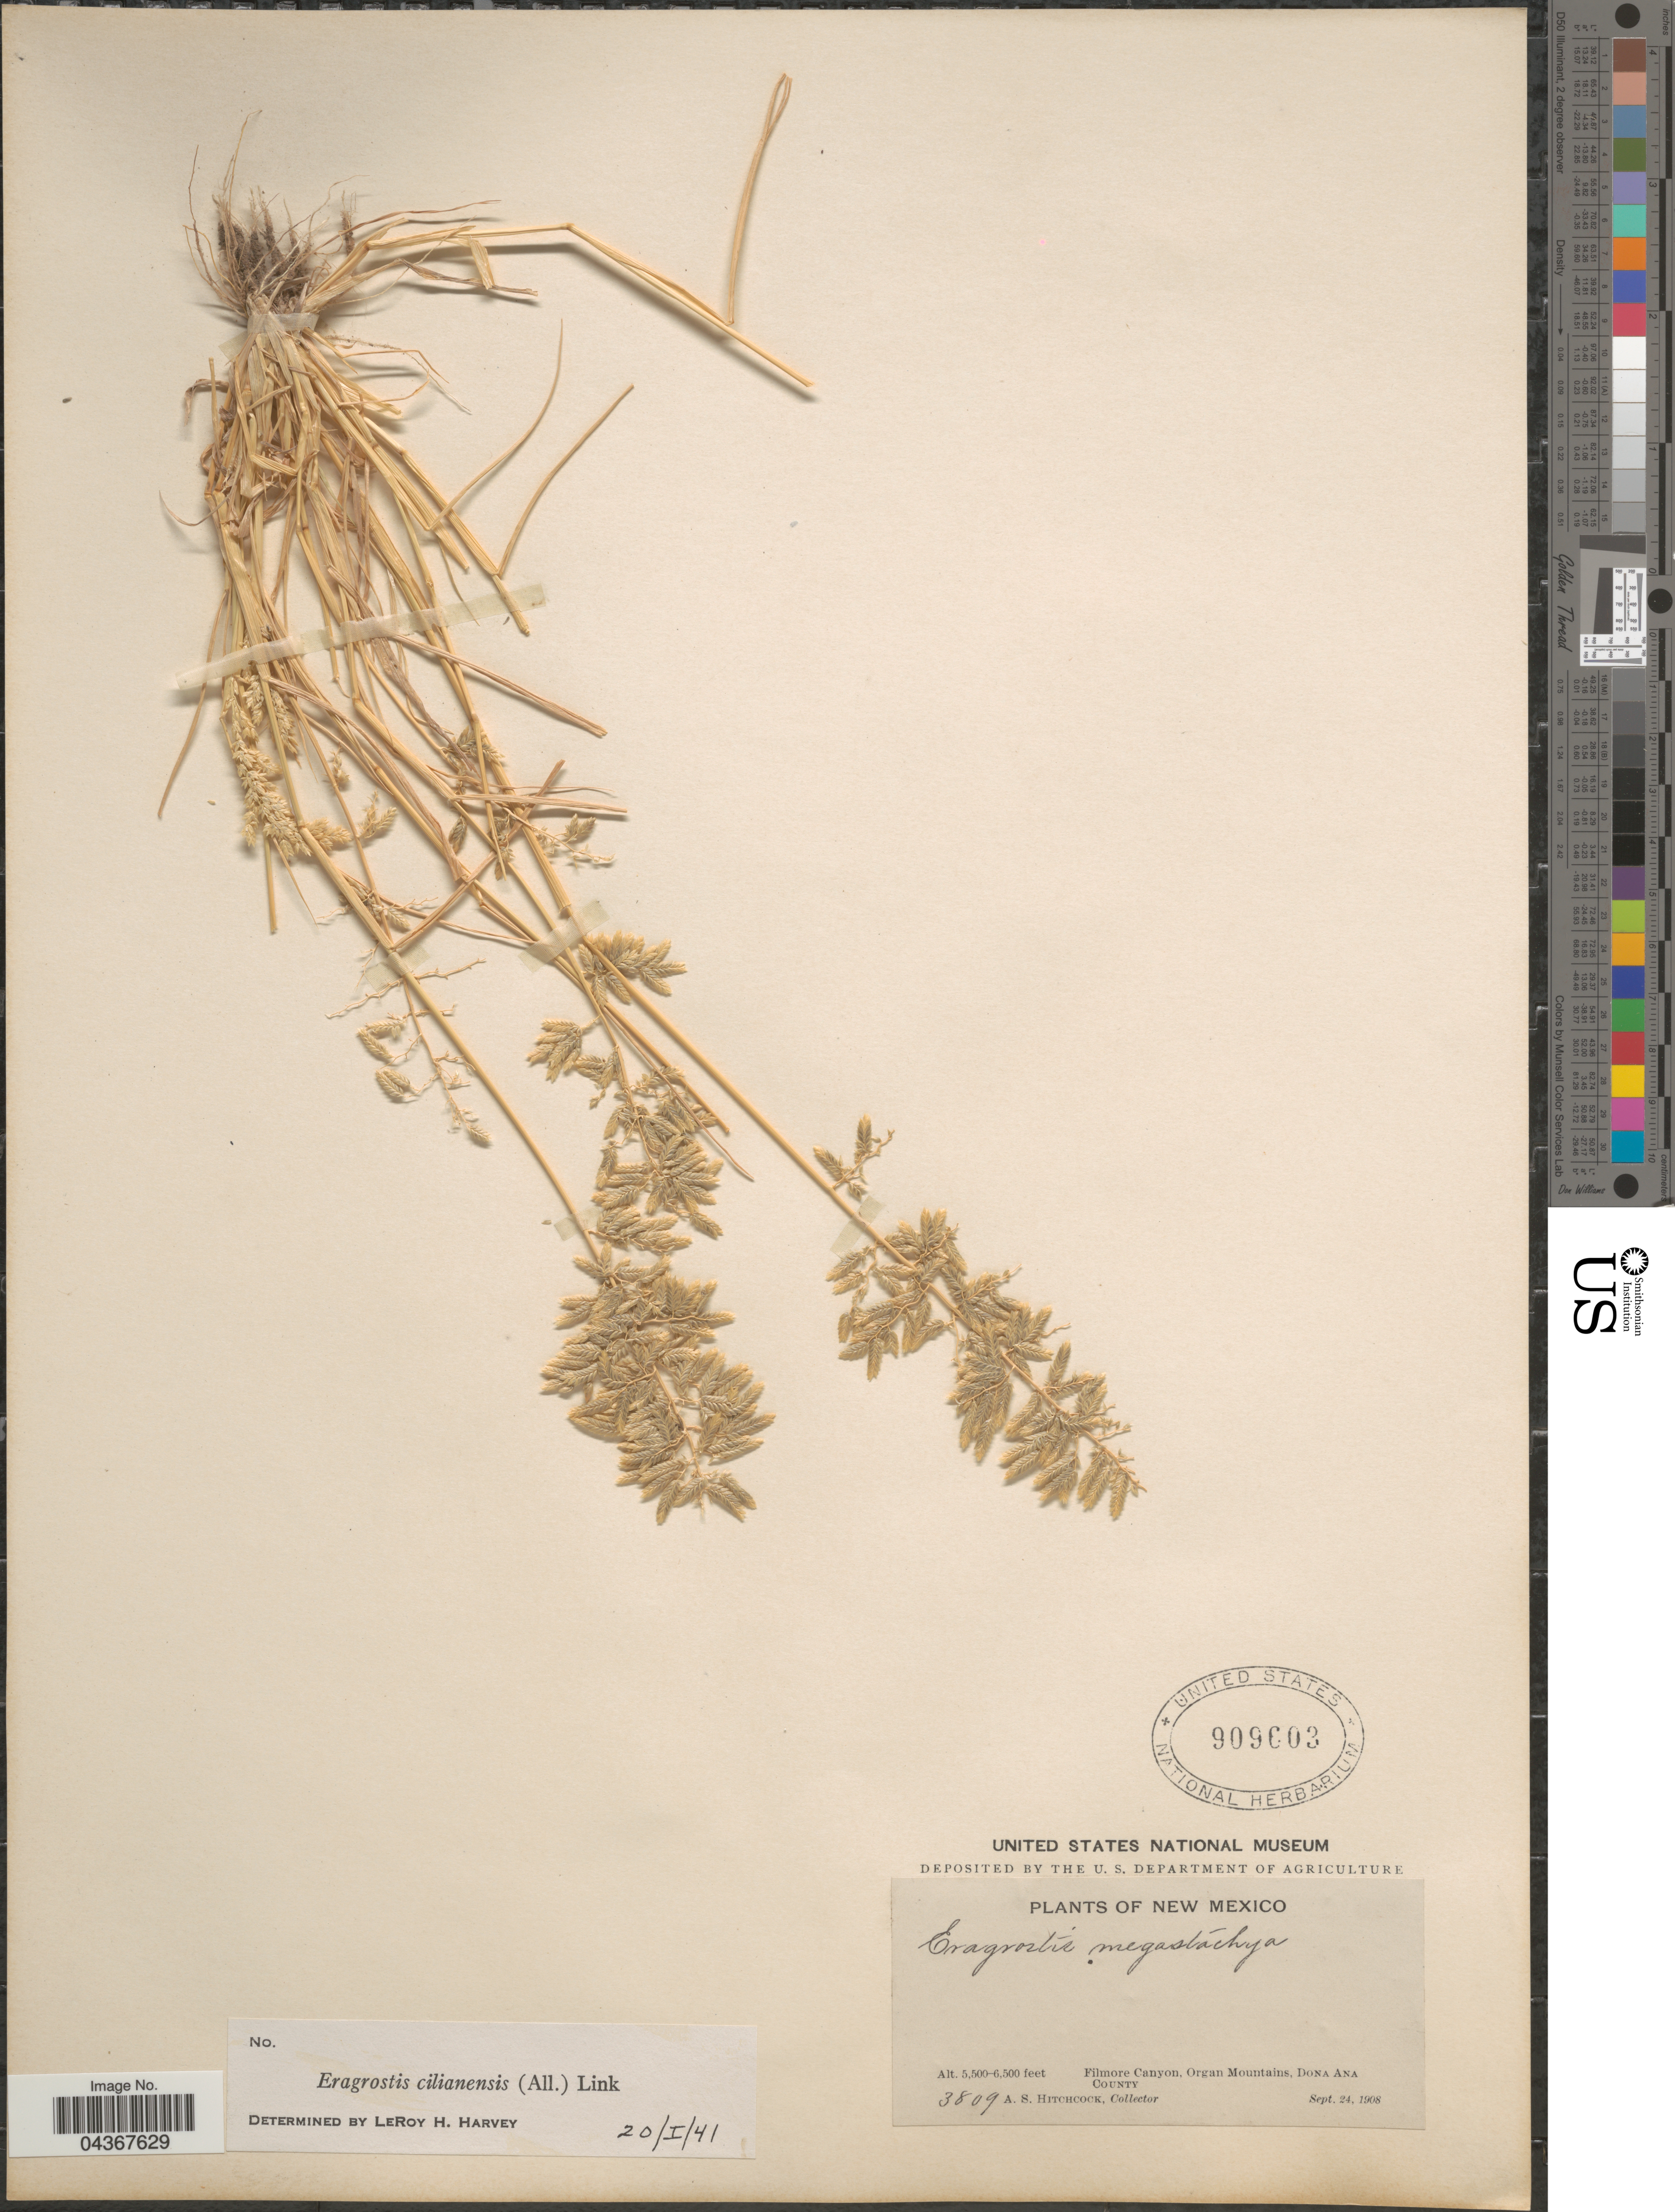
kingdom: Plantae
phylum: Tracheophyta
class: Liliopsida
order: Poales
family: Poaceae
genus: Eragrostis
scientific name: Eragrostis cilianensis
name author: (Bellardi) Vignolo ex Janch.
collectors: A. S. Hitchcock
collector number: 3809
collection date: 1908-09-24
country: United States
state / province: New Mexico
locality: Filmore Canyon, Organ Mountains, Dona Ana County.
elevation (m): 1676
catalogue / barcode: US 909603